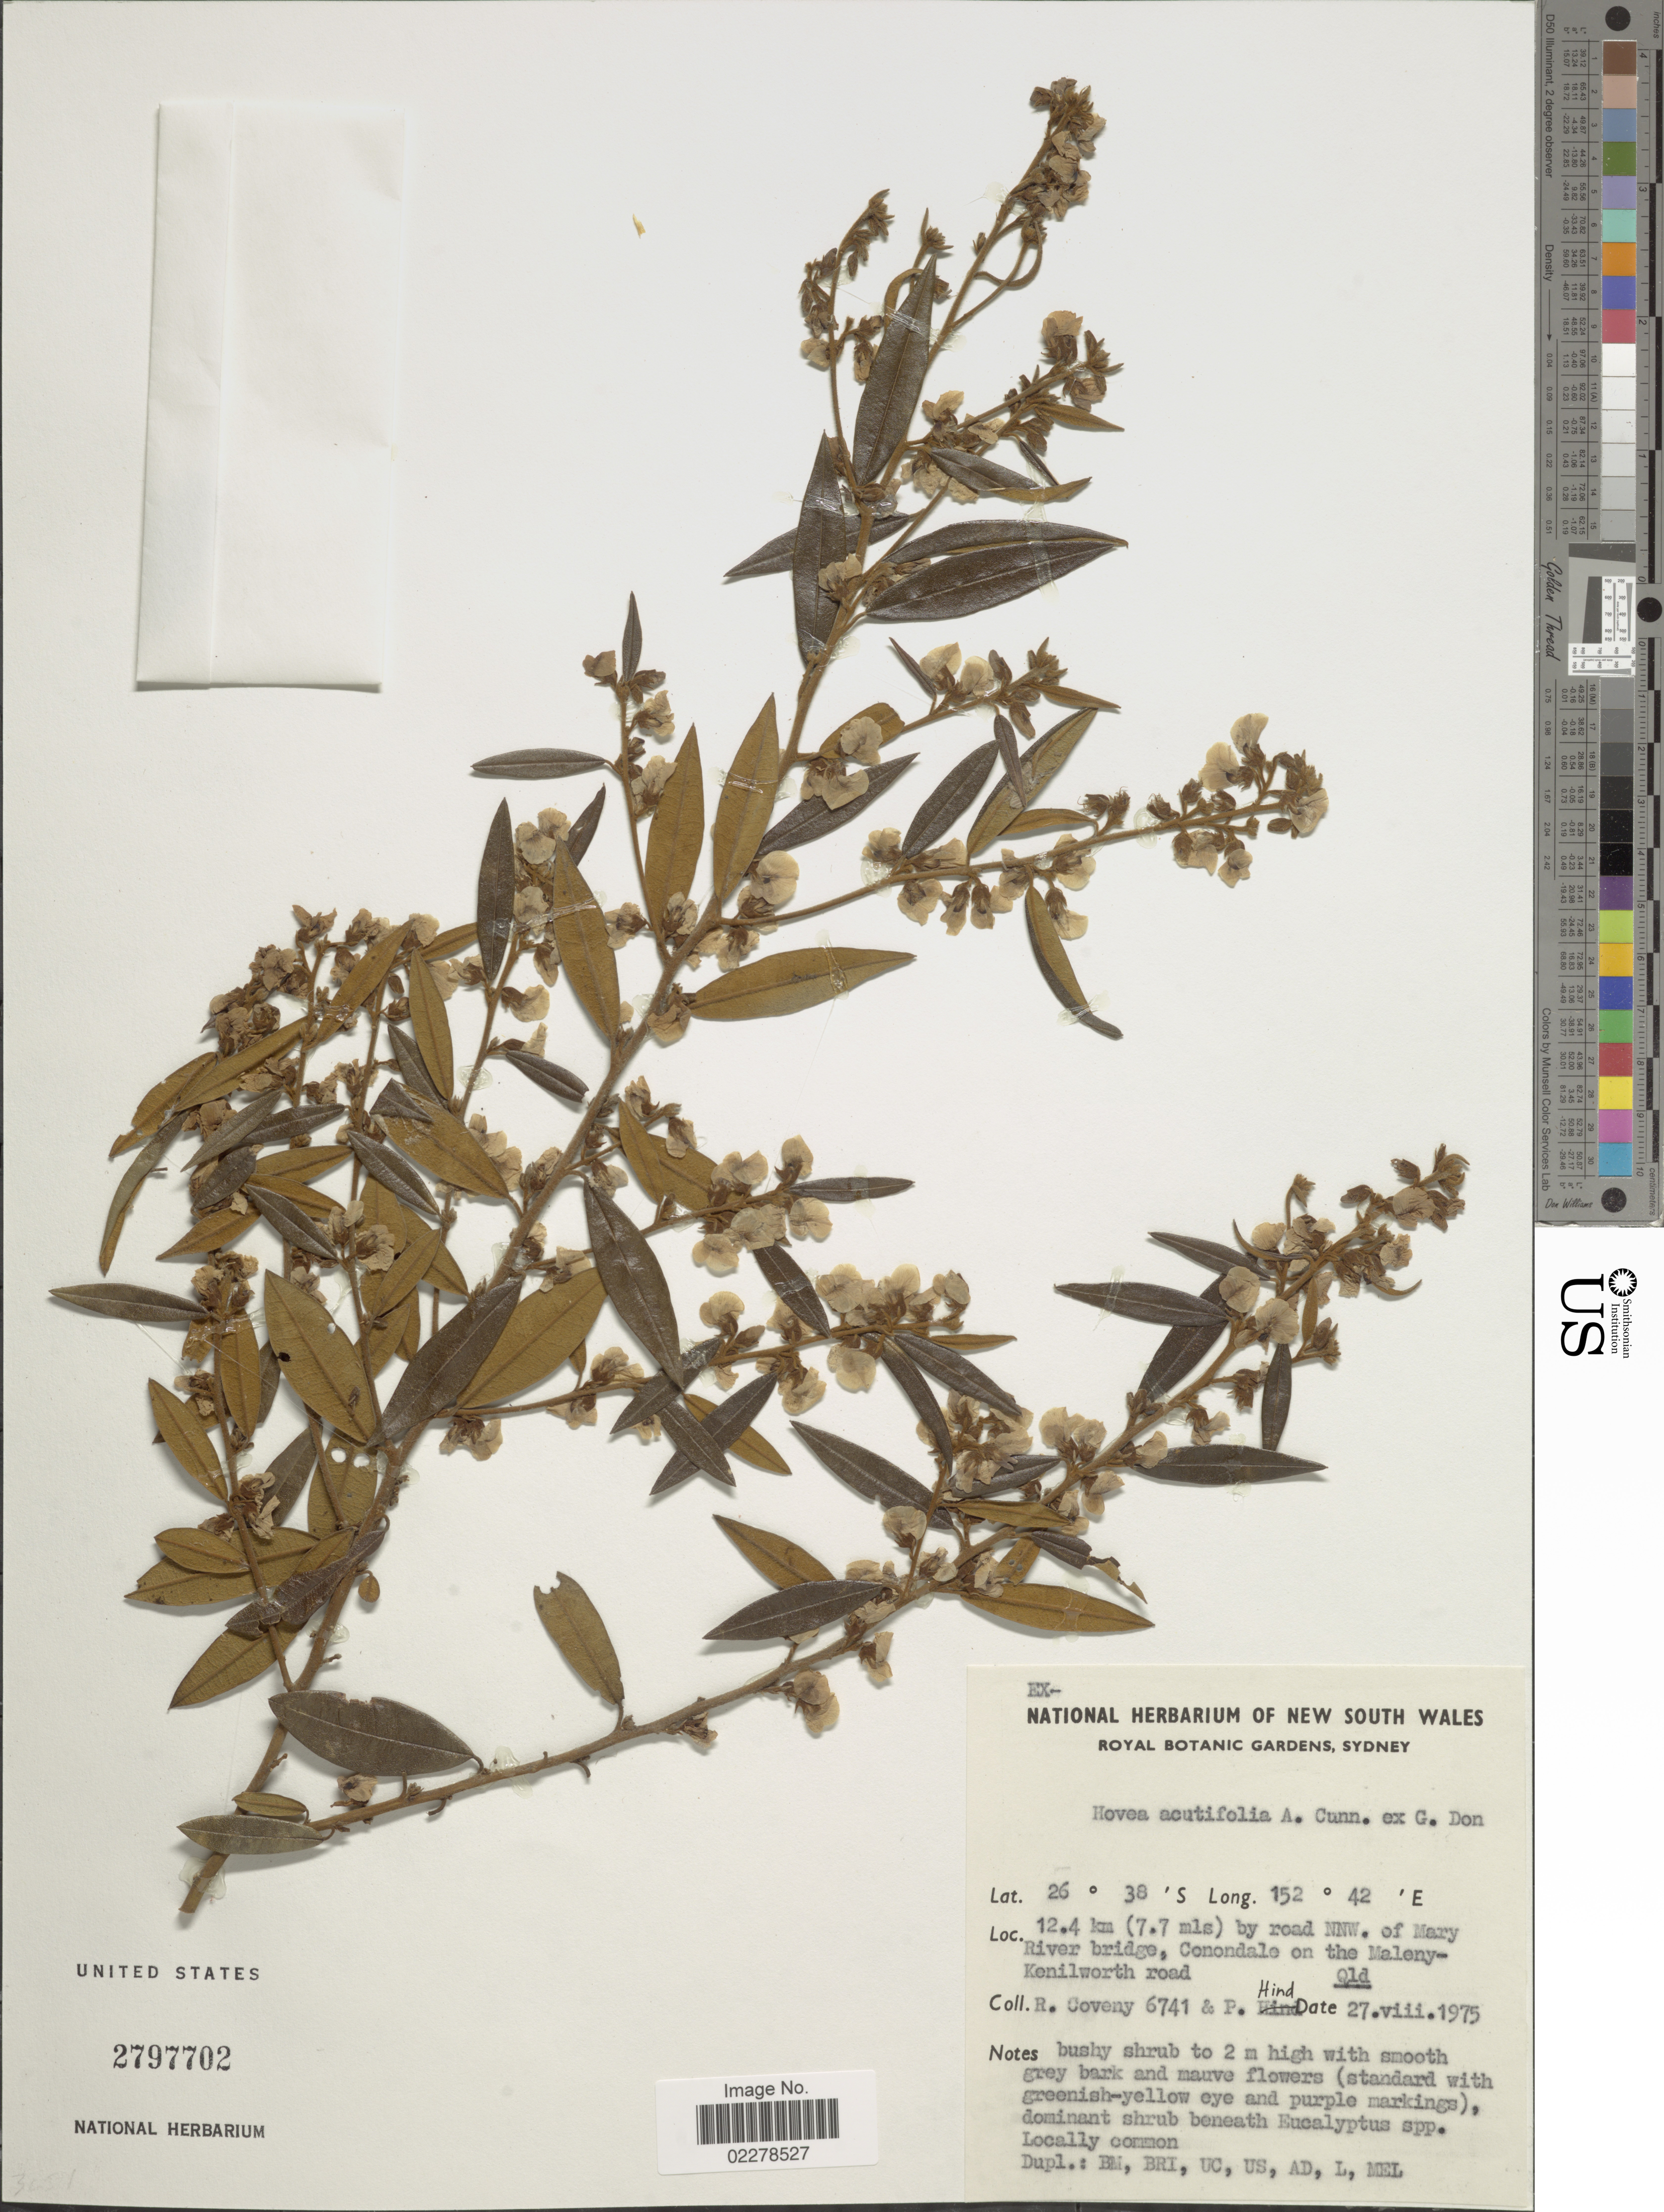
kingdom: Plantae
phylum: Tracheophyta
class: Magnoliopsida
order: Fabales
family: Fabaceae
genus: Hovea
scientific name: Hovea acutifolia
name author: G. Don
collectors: R. Coveny & P. Hind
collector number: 6741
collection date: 1975-08-27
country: Australia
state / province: Queensland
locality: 12.4 km. (7.7 mls) by road NNW. of Mary River Bridge, Conondale on the Maleny-Kenilworth road.. Qld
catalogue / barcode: US 2797702